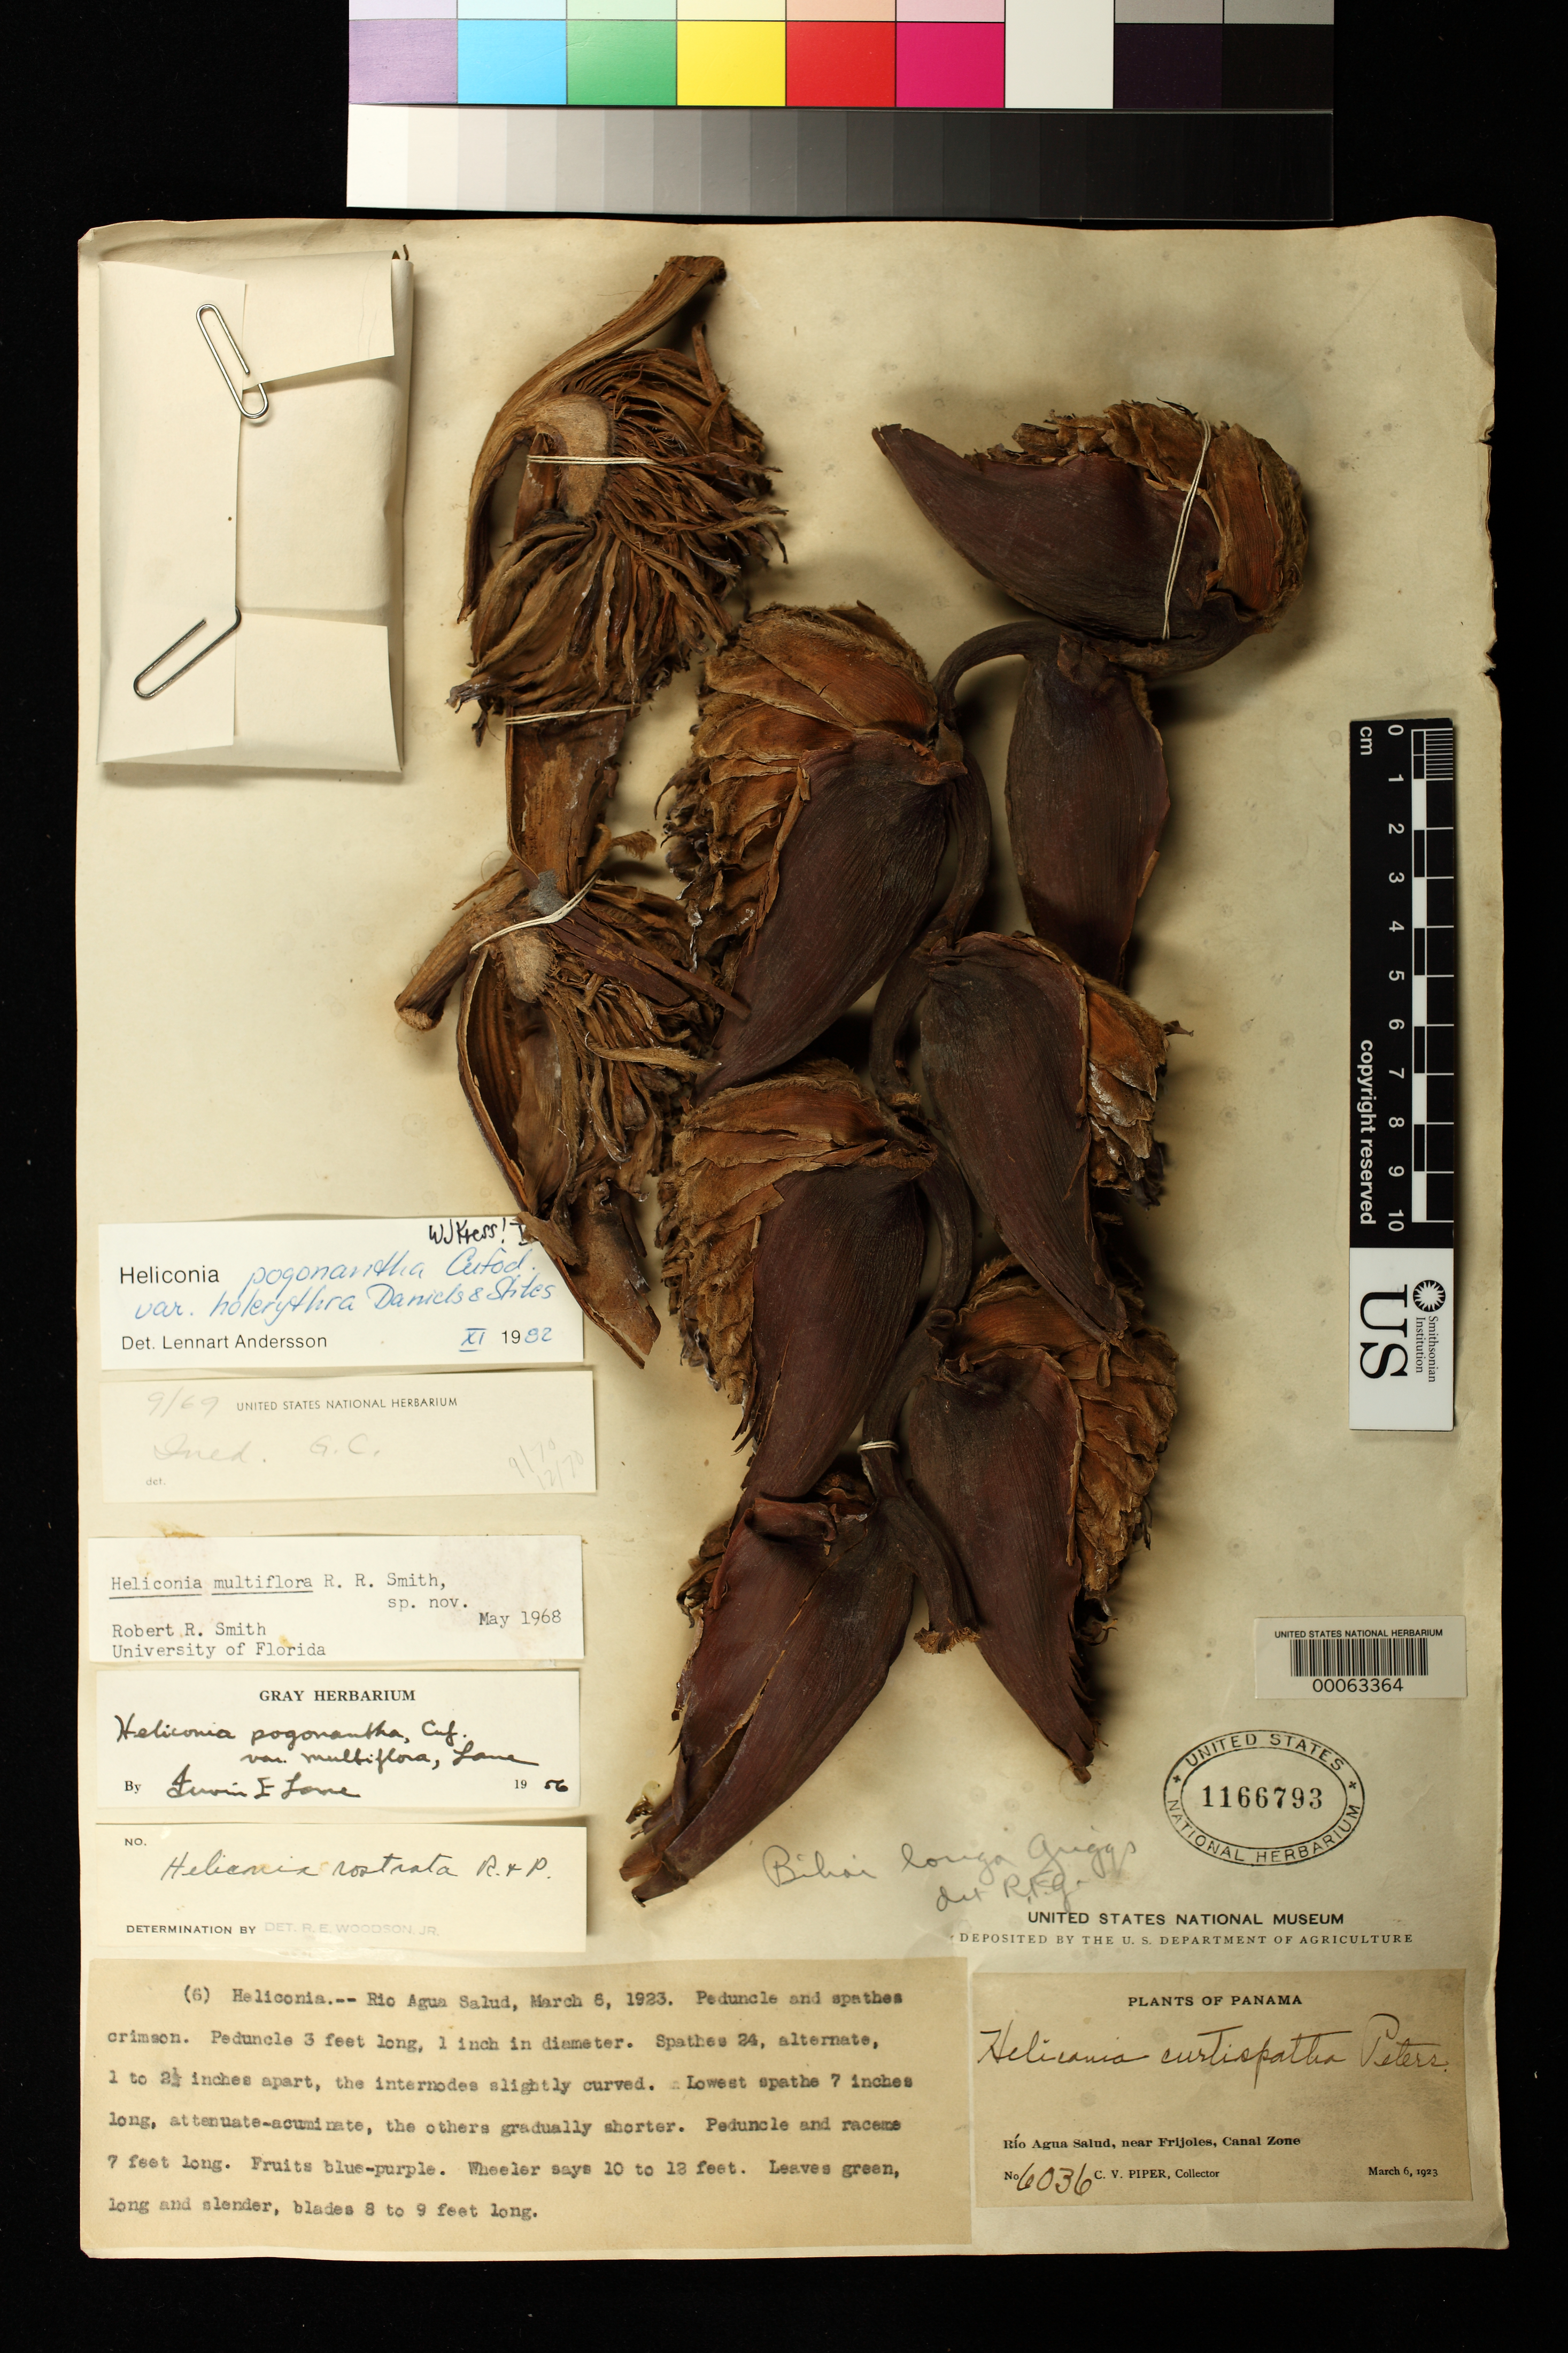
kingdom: Plantae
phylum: Tracheophyta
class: Liliopsida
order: Zingiberales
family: Heliconiaceae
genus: Heliconia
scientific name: Heliconia pogonantha var. holerythra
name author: G.S. Daniels & F.G. Stiles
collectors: C. V. Piper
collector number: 6036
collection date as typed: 06 Mar 1923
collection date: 1923-03-06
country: Panama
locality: Rio Agua Salud, near Frijoles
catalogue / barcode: US 1166793